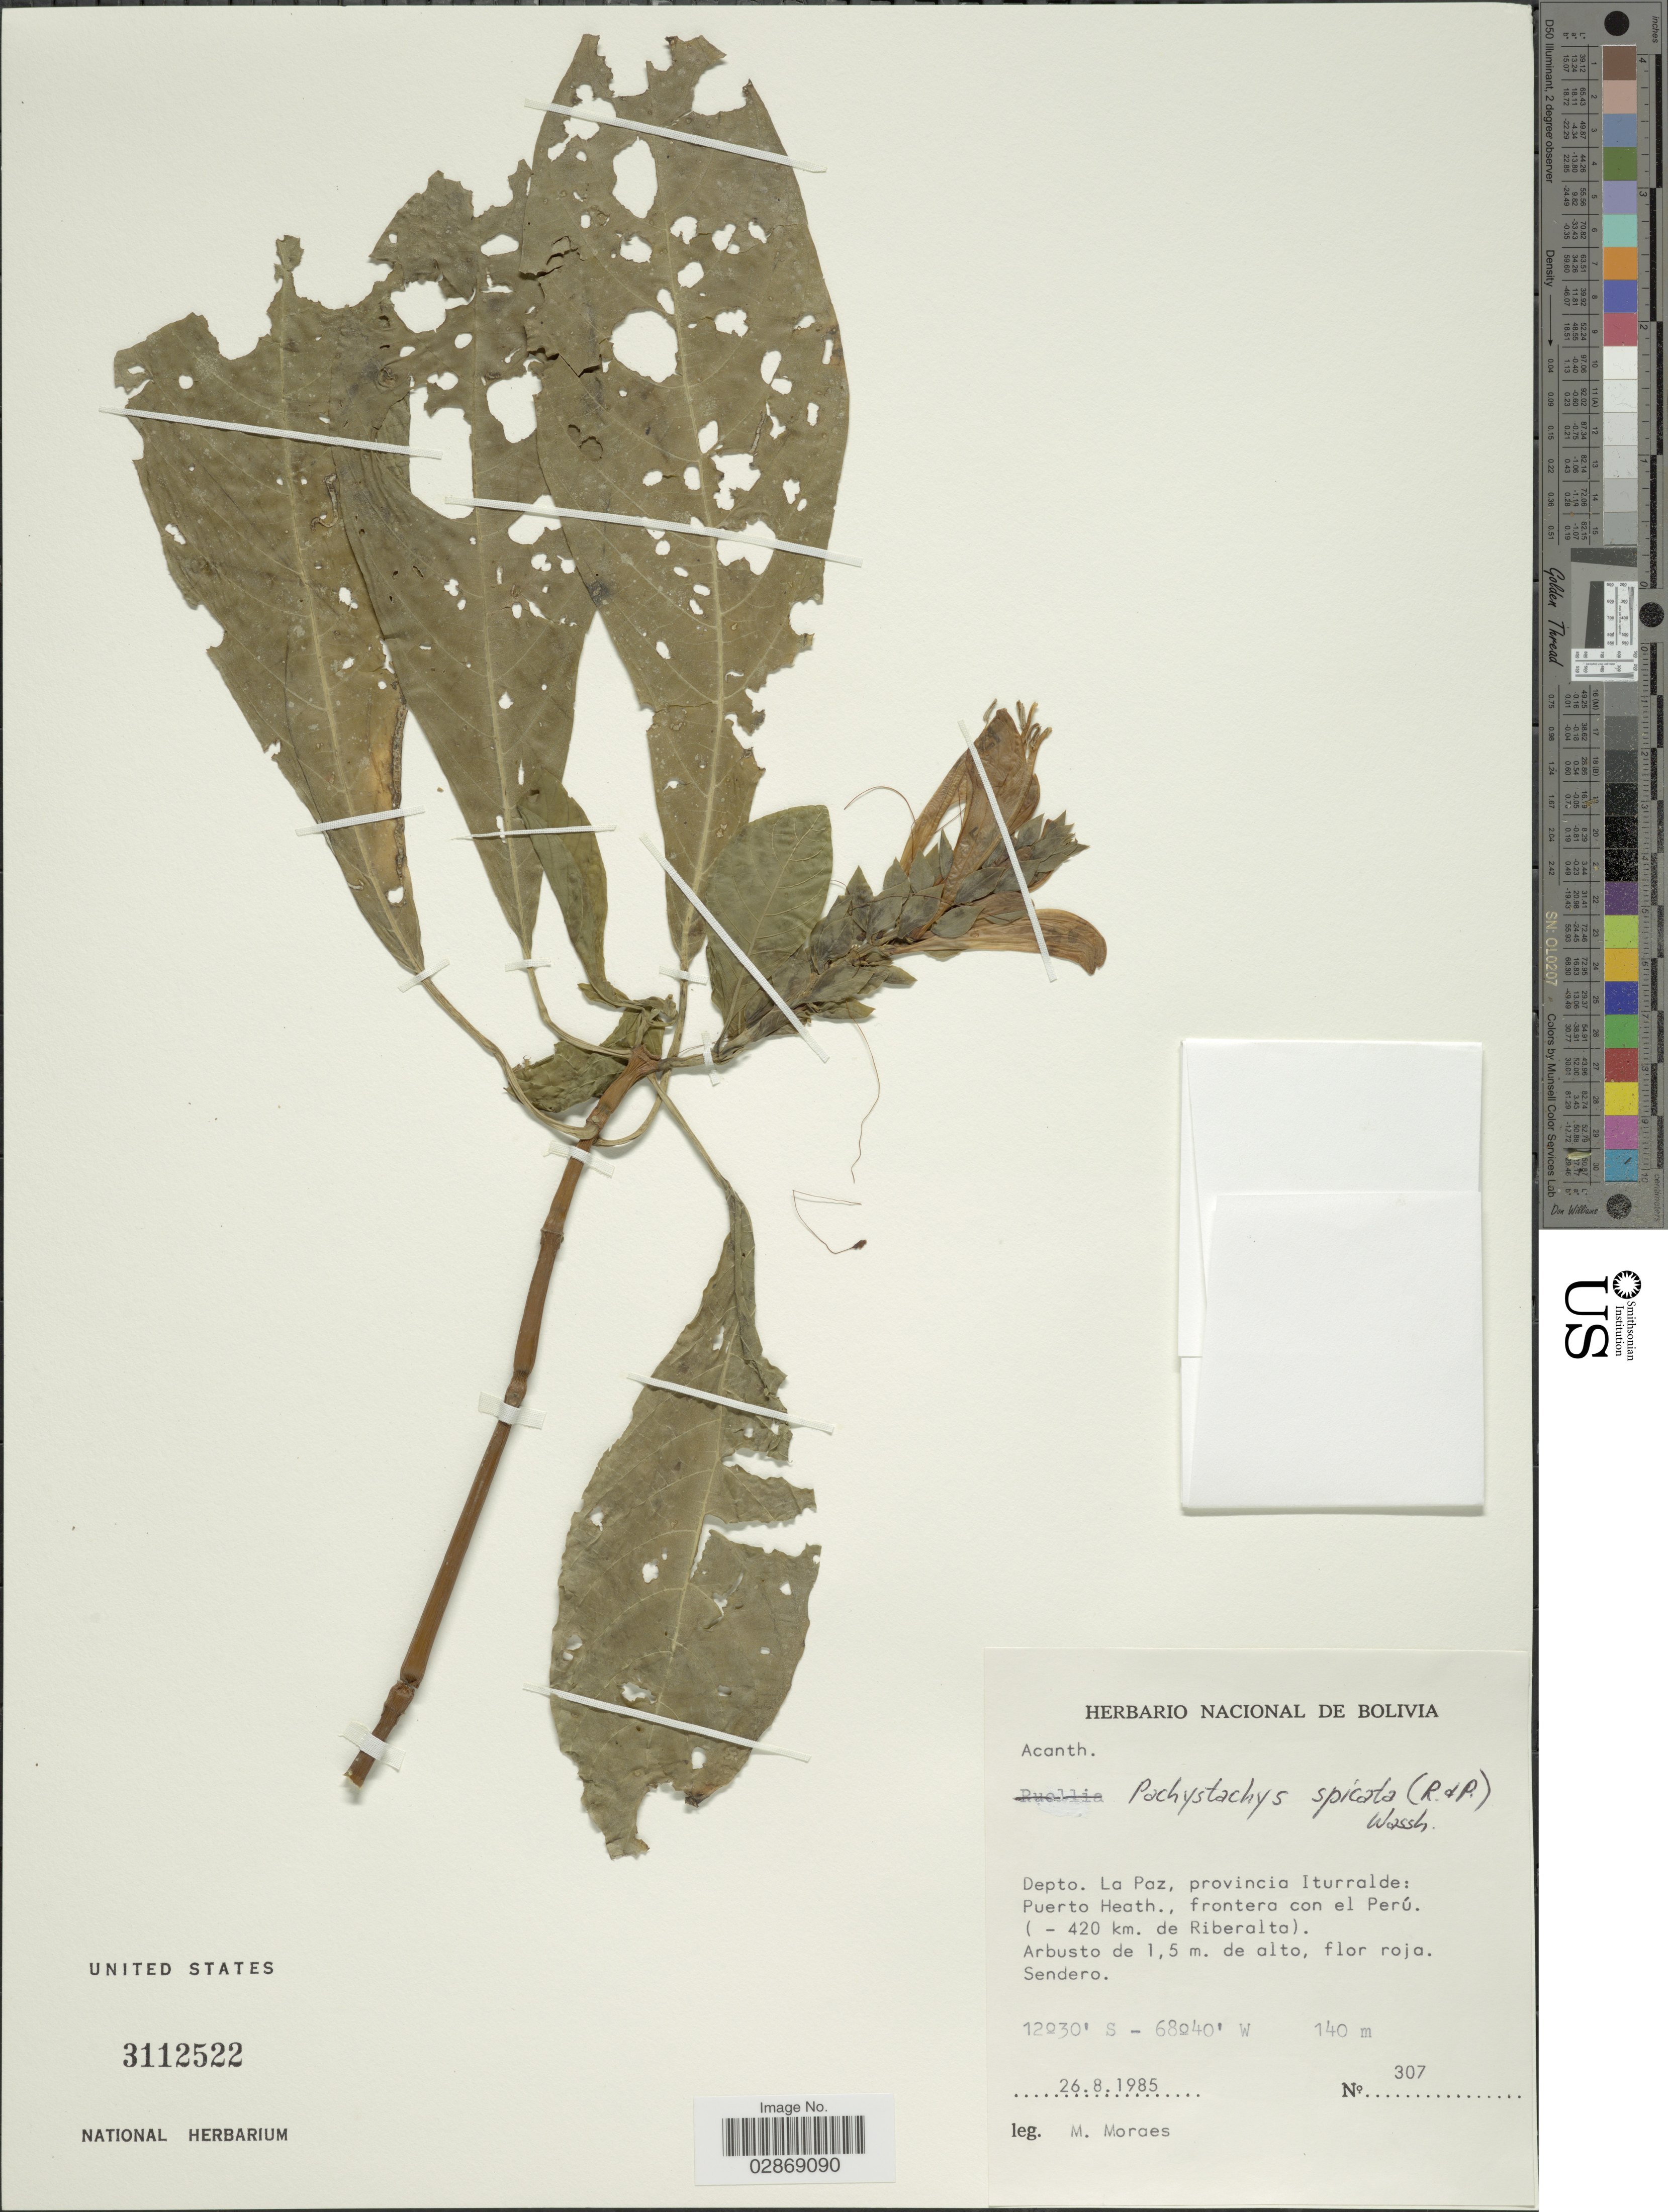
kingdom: Plantae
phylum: Tracheophyta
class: Magnoliopsida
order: Lamiales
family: Acanthaceae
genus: Pachystachys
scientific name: Pachystachys spicata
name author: (Ruiz & Pav.) Wassh.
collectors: M. Moraes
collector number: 307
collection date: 1985-08-26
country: Bolivia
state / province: La Paz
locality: Depto. La Paz, provincia Iturralde: Puerto Heath., frontera con el Perú. (- 420 km. de Riberalta).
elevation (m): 140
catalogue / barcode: US 3112522